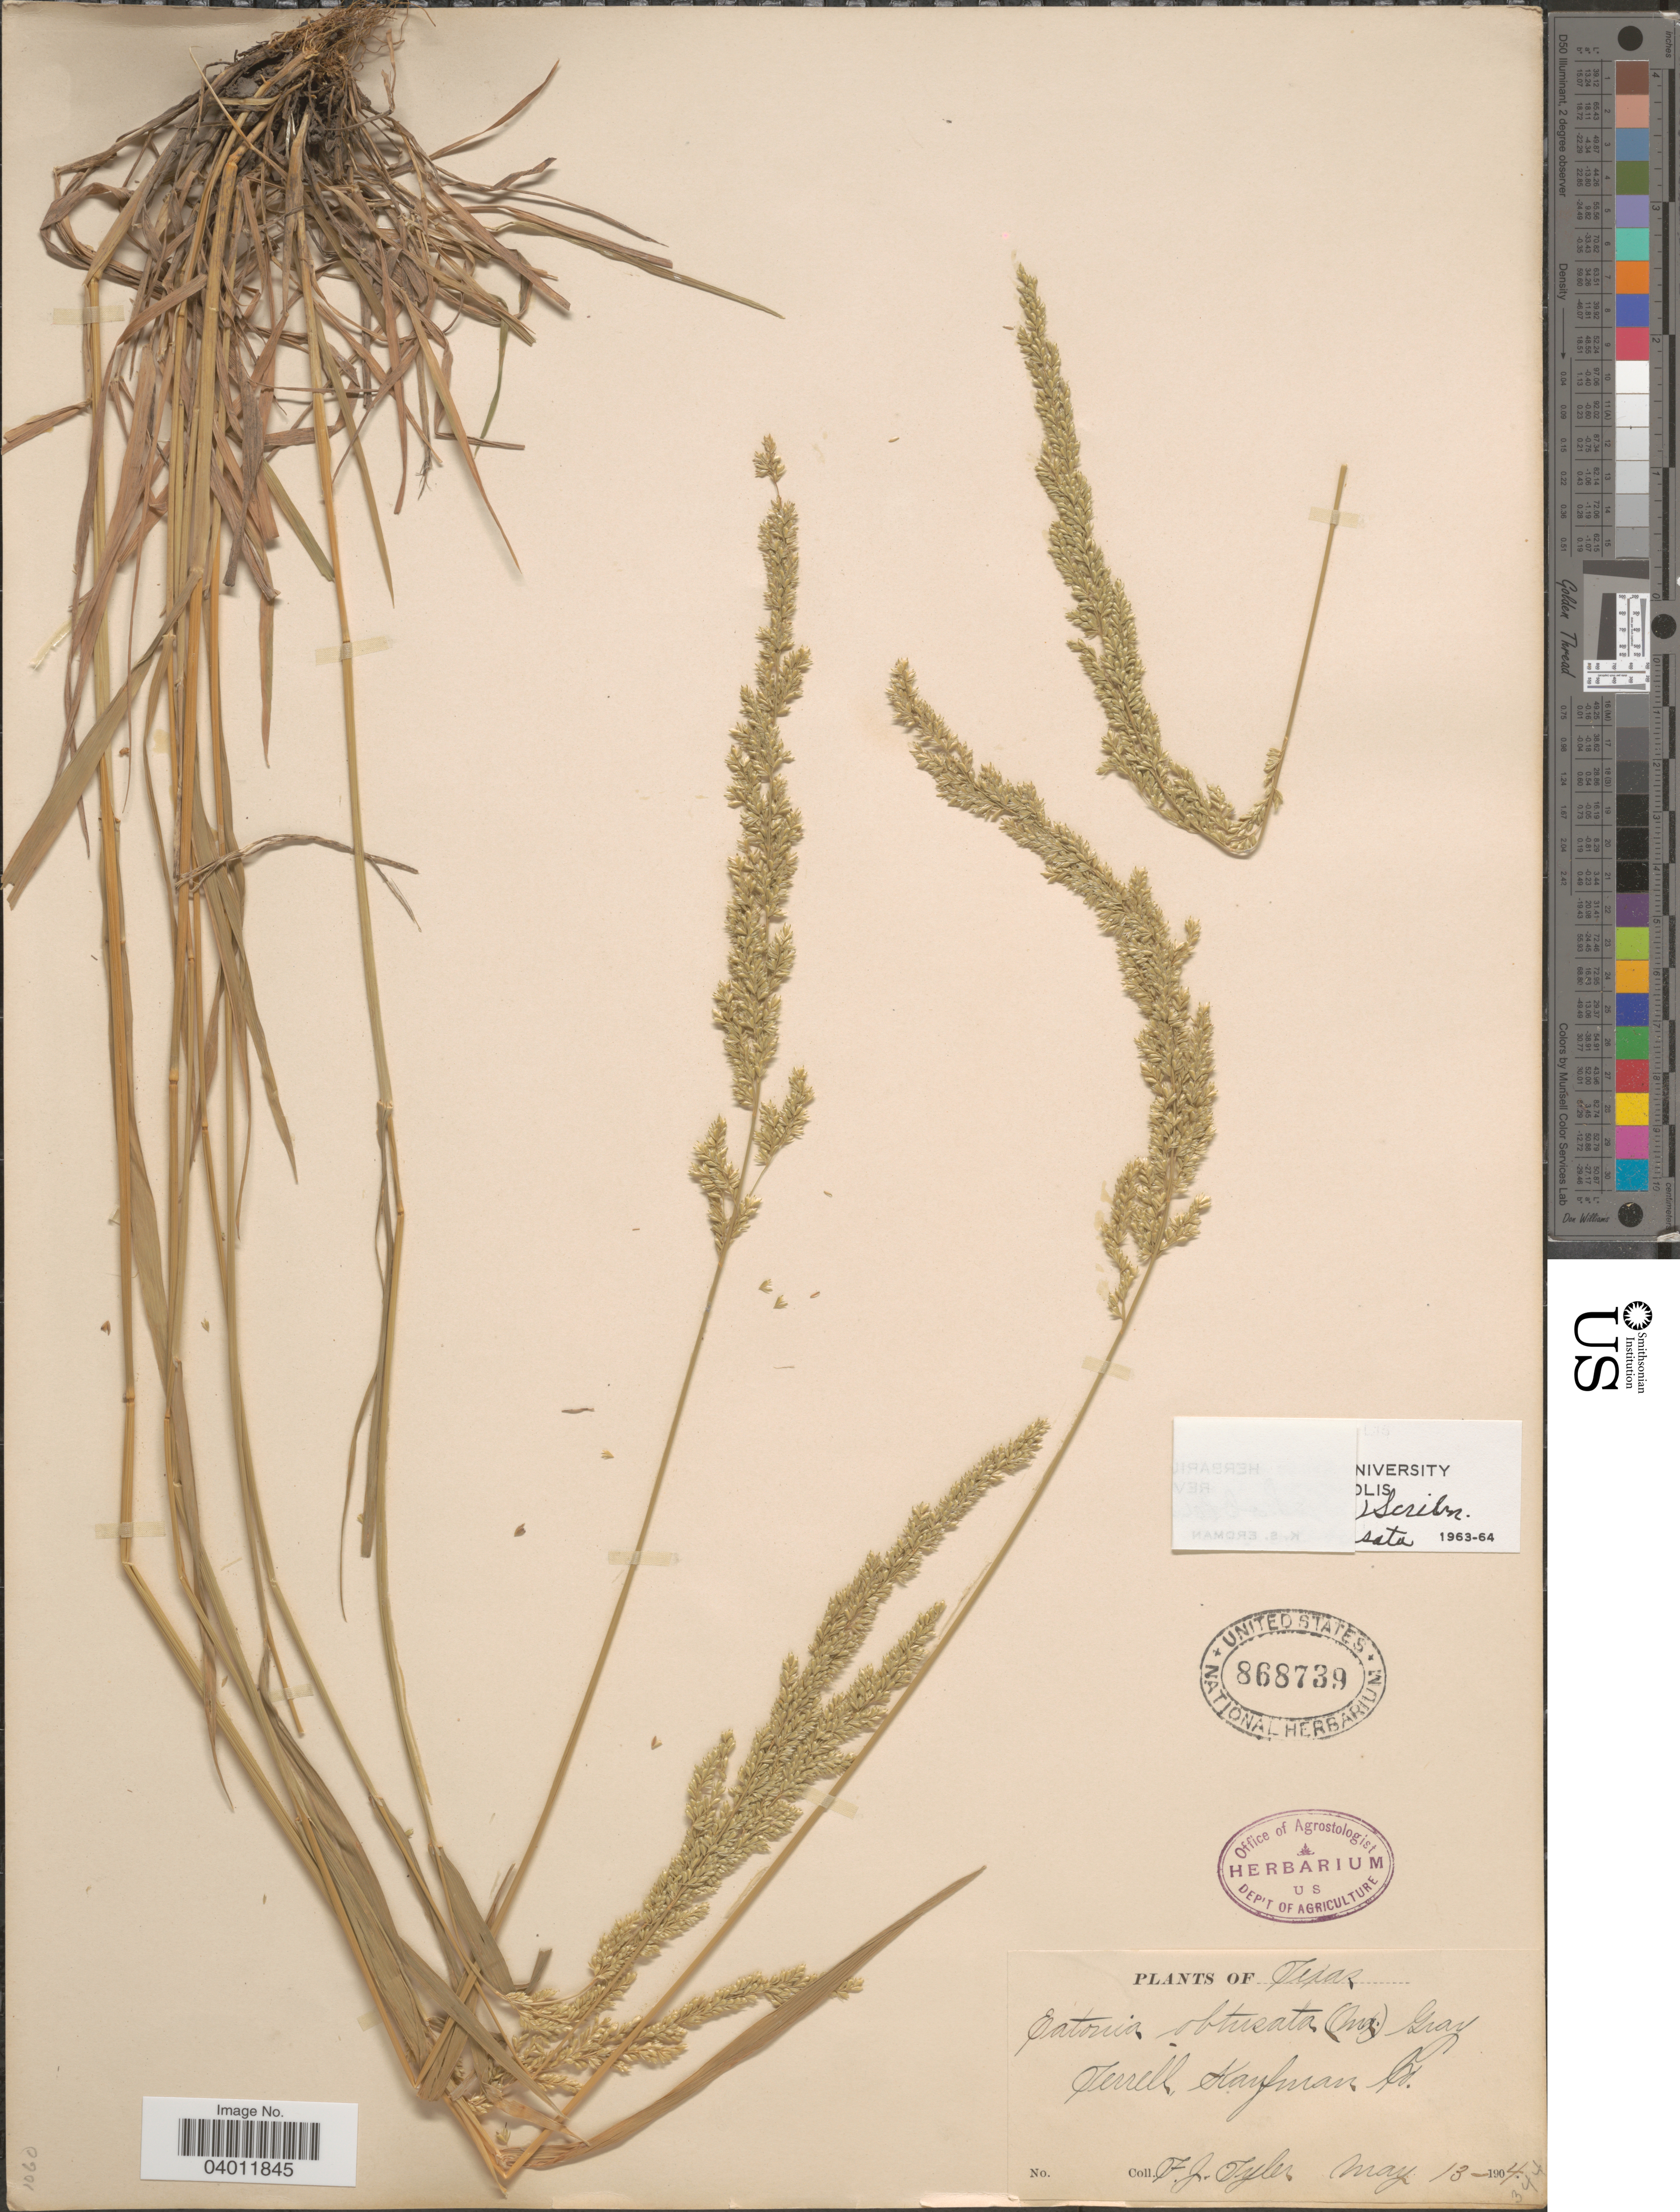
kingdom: Plantae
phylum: Tracheophyta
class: Liliopsida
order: Poales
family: Poaceae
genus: Sphenopholis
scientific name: Sphenopholis obtusata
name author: (Michx.) Scribn.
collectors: F. Tyler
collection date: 1904-05-13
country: United States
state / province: Texas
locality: Terrel, Kaufman Co.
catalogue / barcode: US 868739